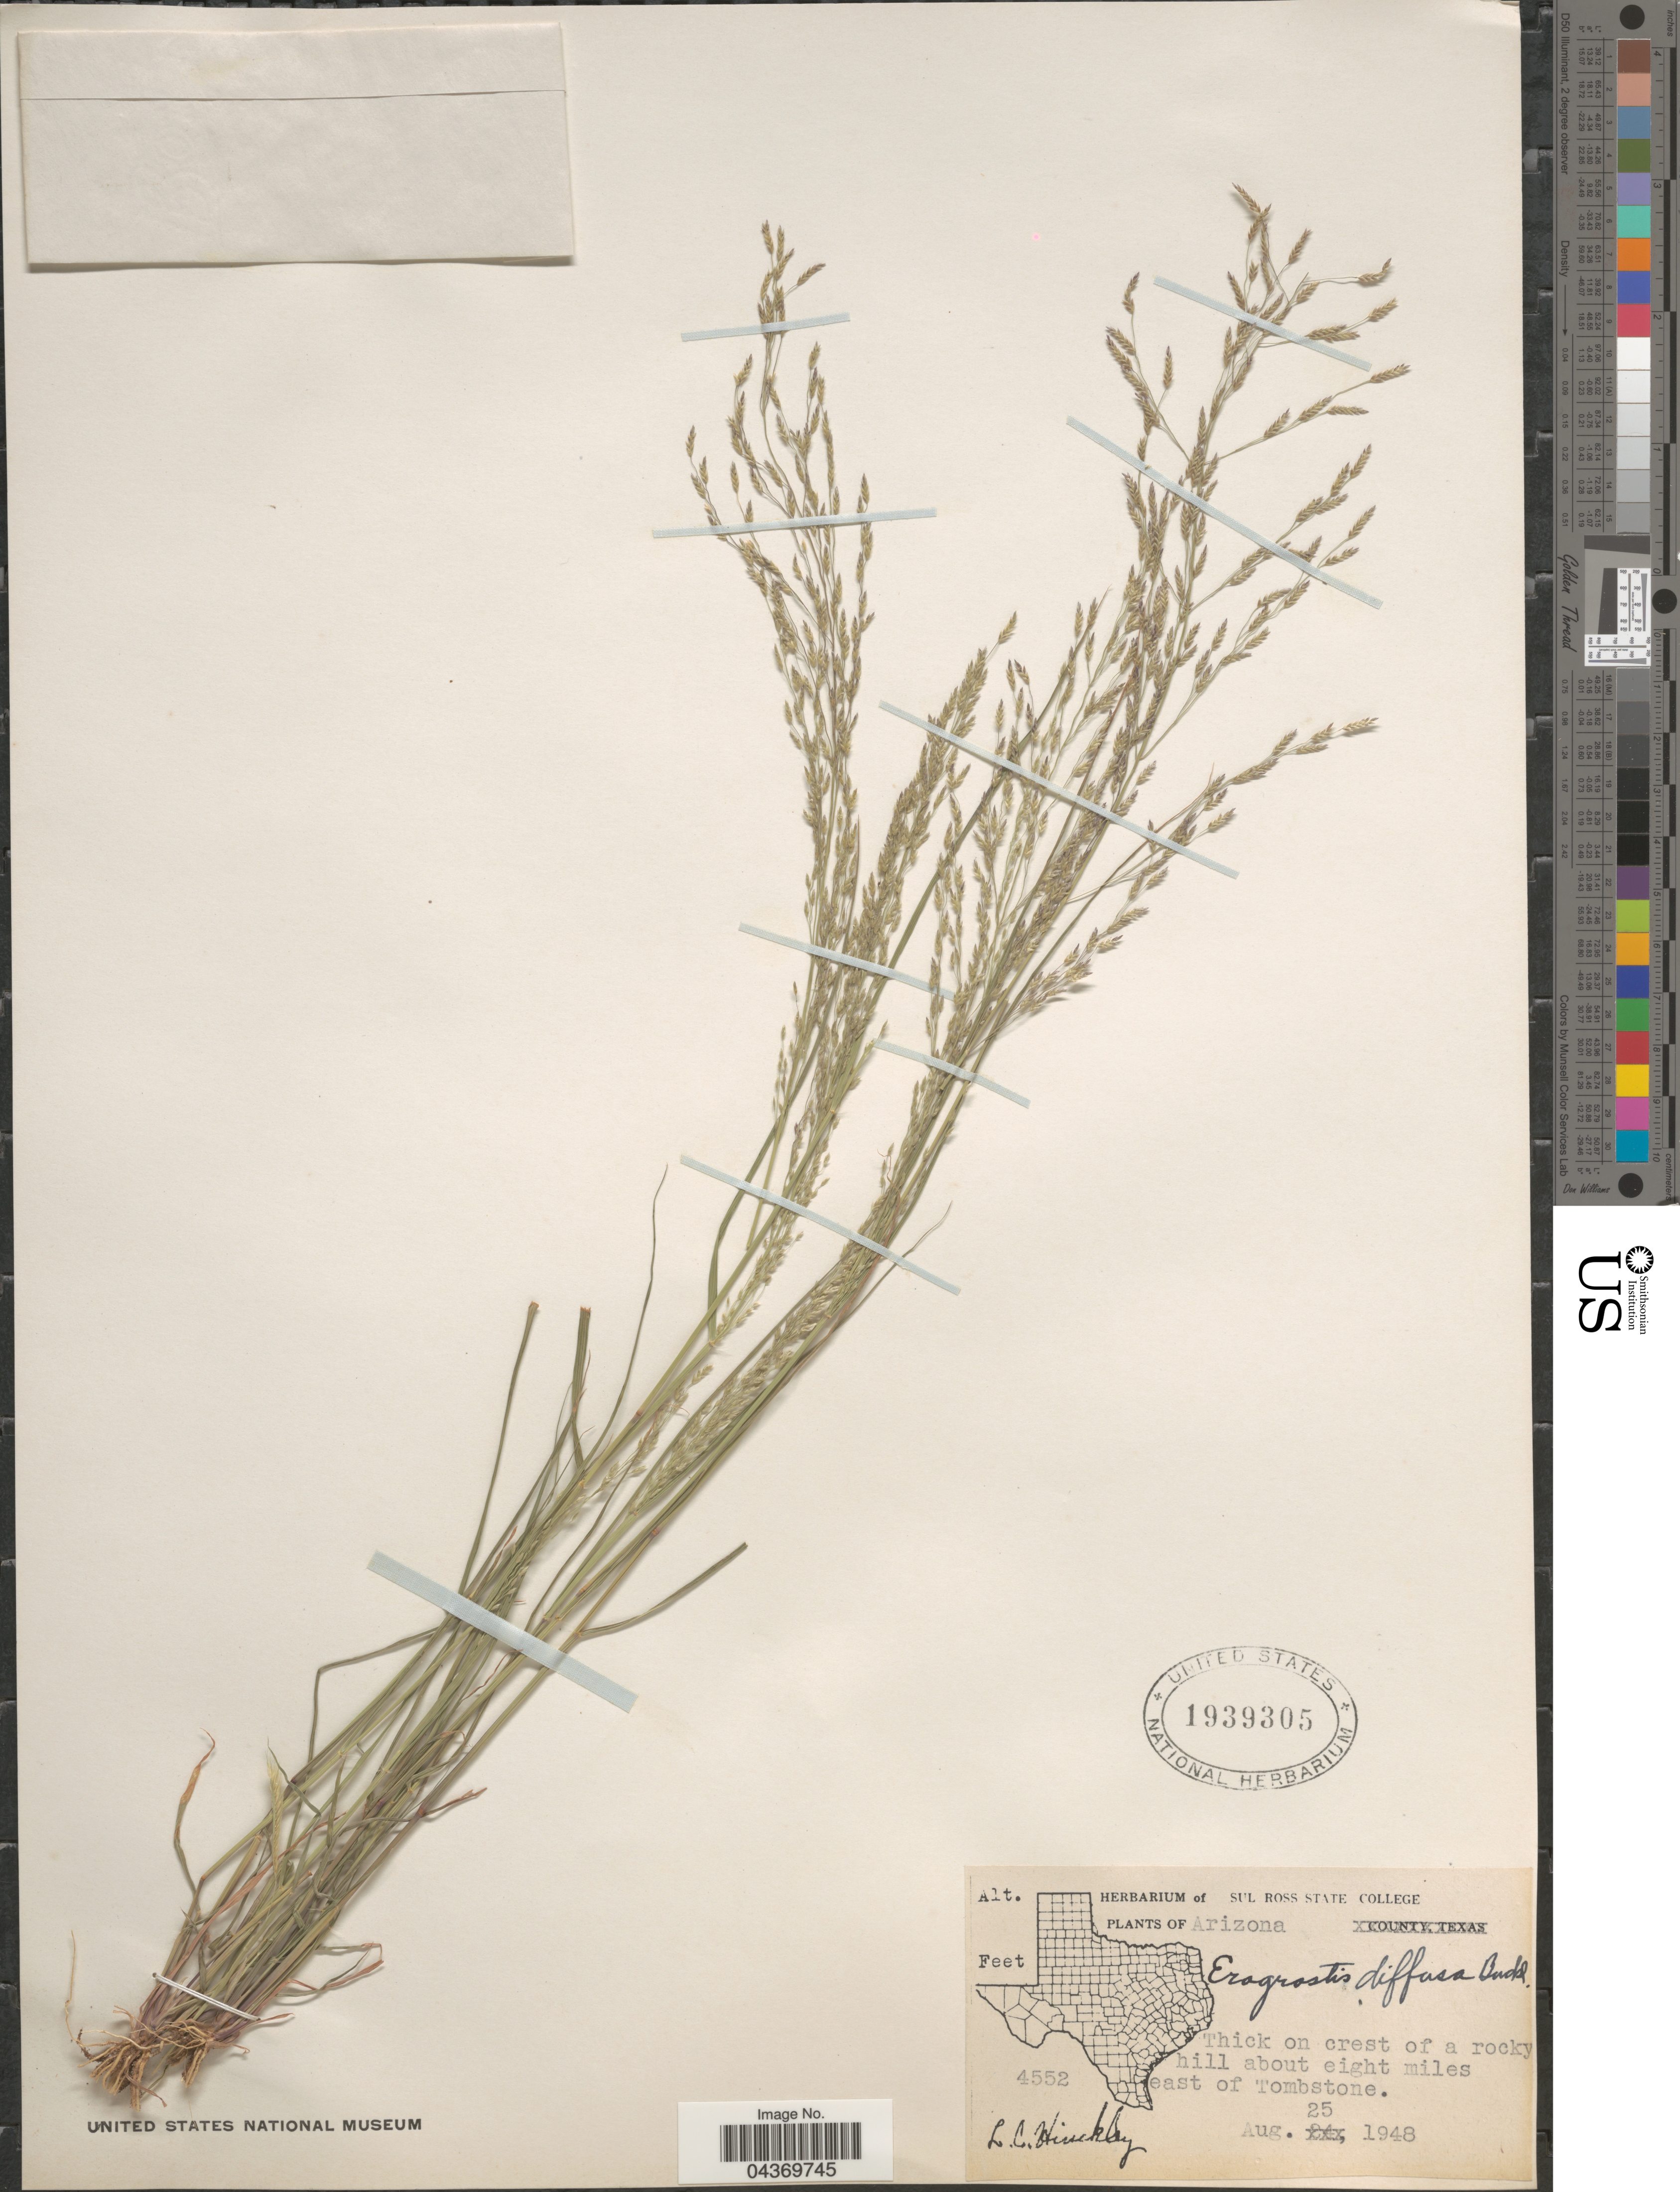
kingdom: Plantae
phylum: Tracheophyta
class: Liliopsida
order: Poales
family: Poaceae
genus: Eragrostis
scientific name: Eragrostis pectinacea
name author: (Michx.) Nees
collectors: L. Hinckley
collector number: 4552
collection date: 1948-08-25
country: United States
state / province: Arizona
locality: Thick on crest of a rocky hill about eight miles east of Tombstone.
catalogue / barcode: US 1939305